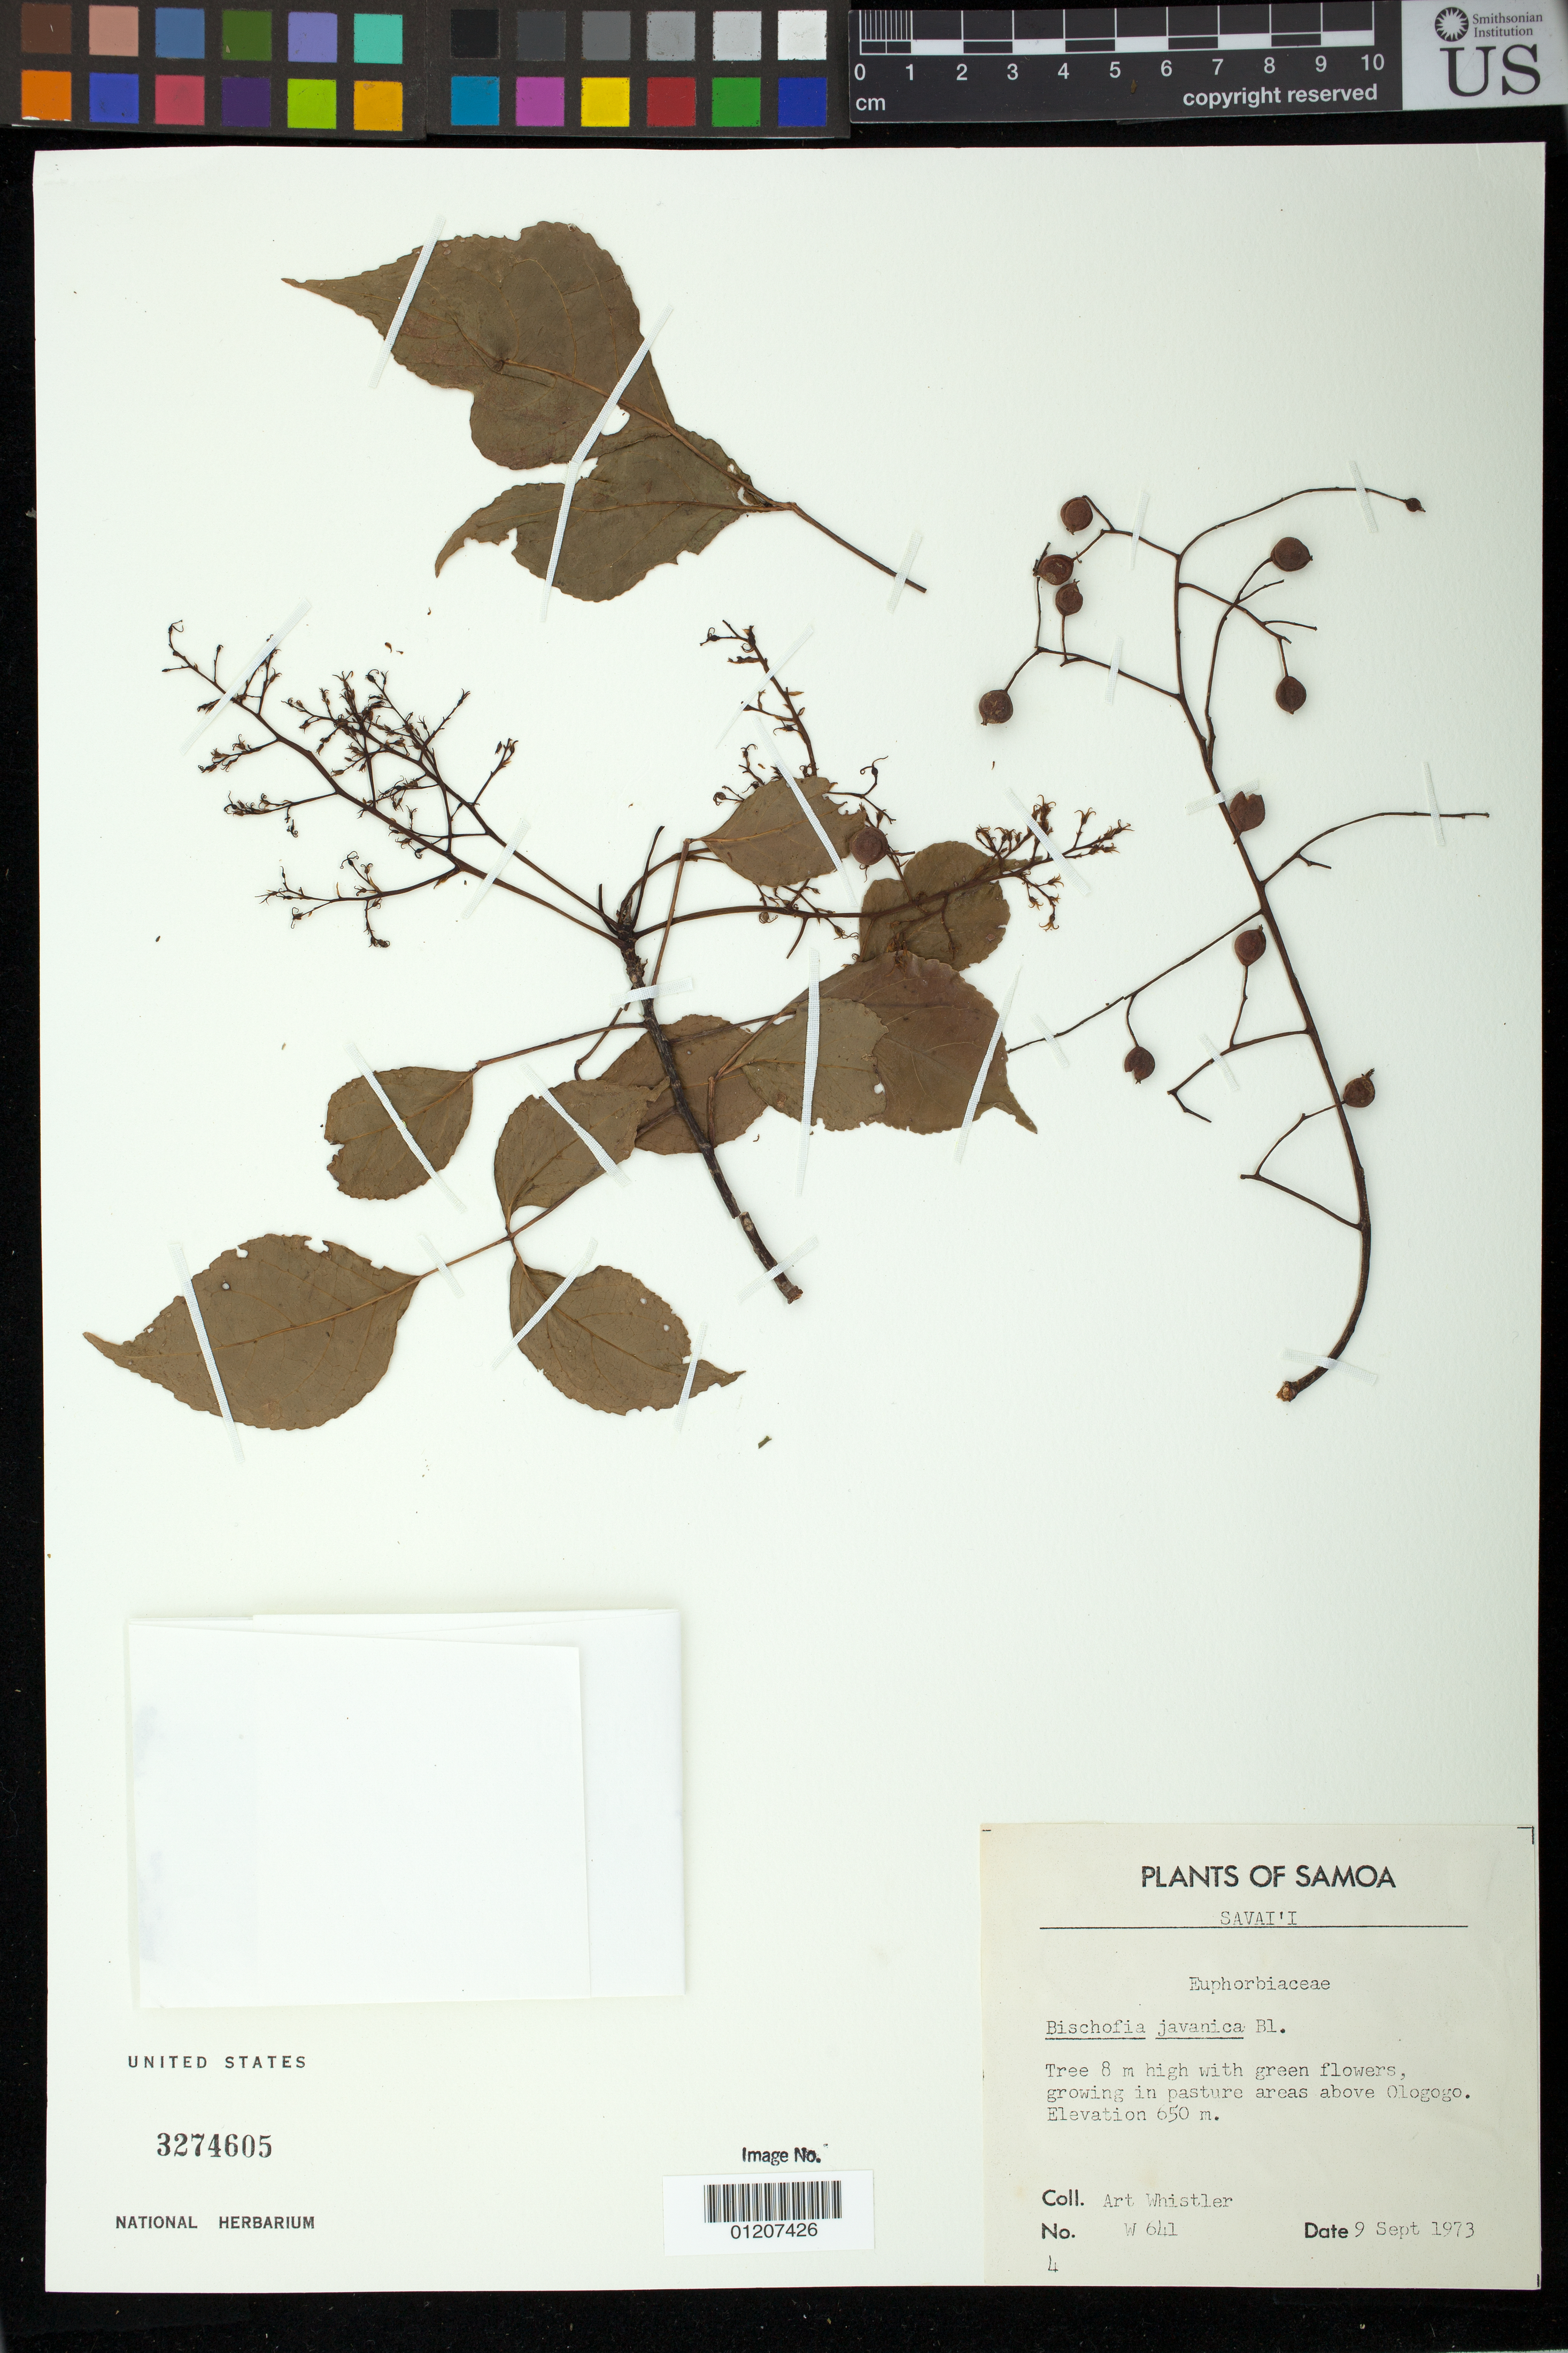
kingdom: Plantae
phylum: Tracheophyta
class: Magnoliopsida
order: Malpighiales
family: Phyllanthaceae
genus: Bischofia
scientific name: Bischofia javanica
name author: Blume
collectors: A. Whistler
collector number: W 641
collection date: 1973-09-09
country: Samoa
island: Savai'i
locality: Above Ologogo.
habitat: in Pasture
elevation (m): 650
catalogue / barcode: US 3274605